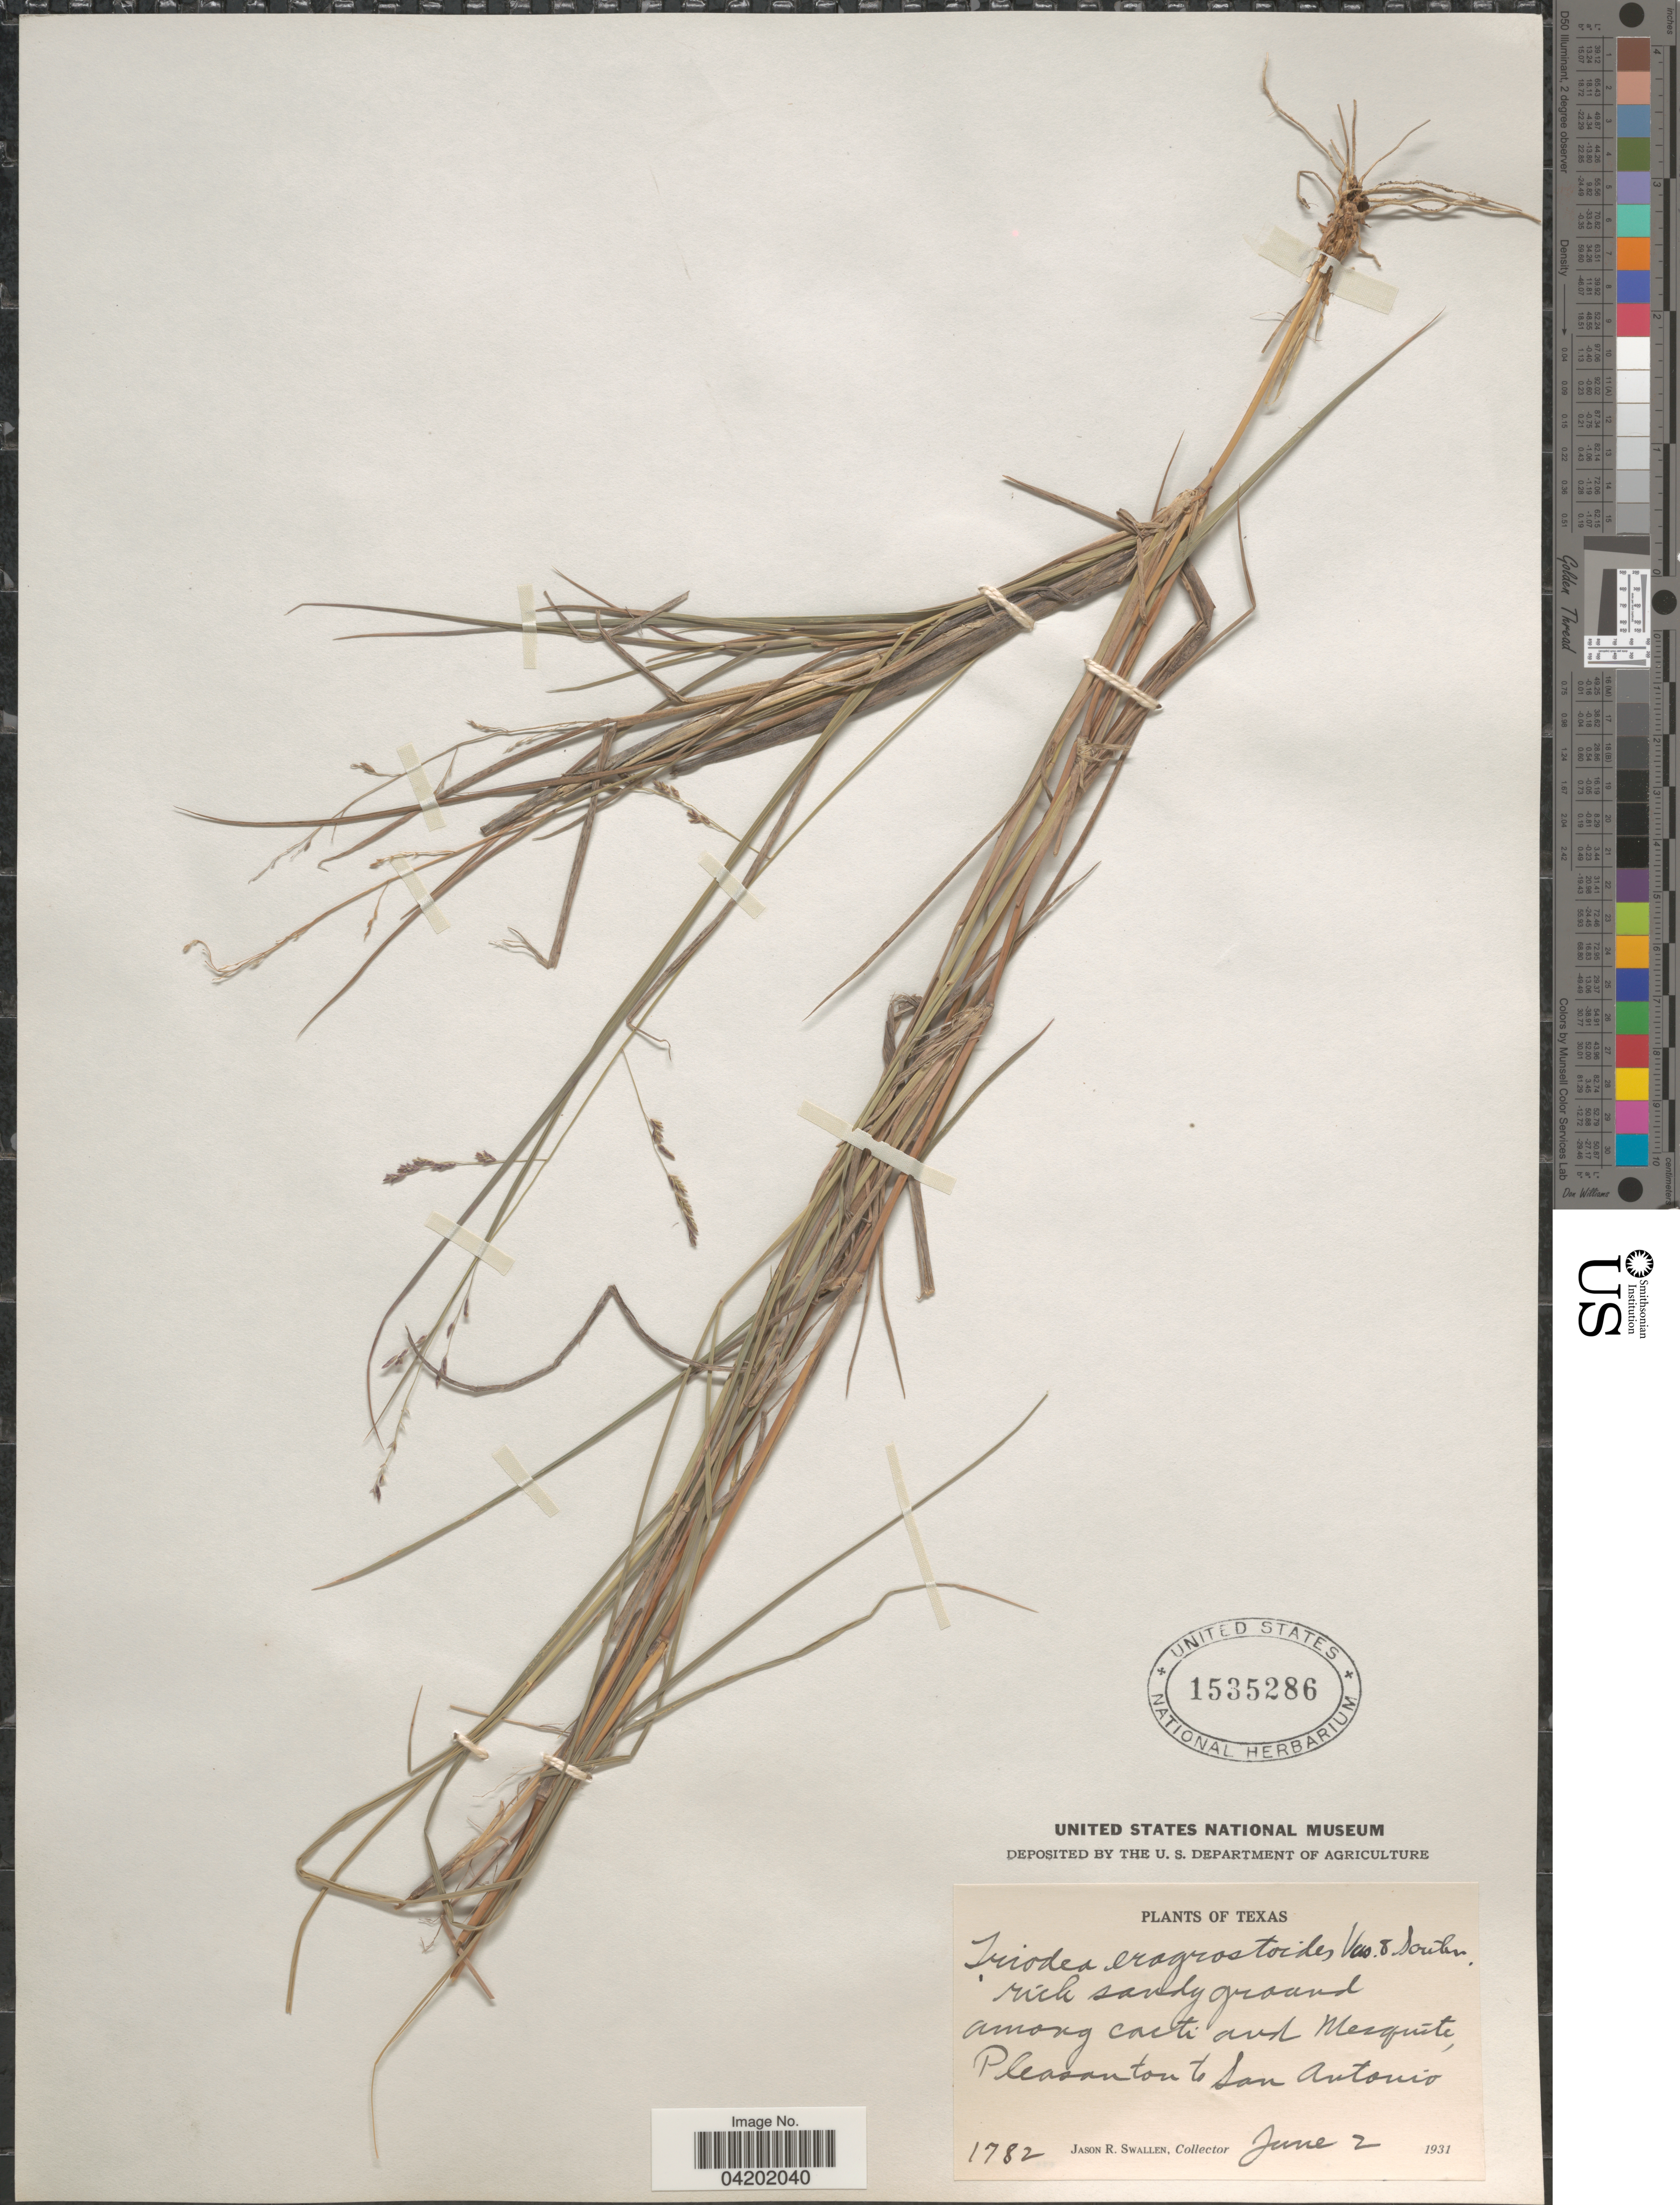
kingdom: Plantae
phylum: Tracheophyta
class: Liliopsida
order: Poales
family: Poaceae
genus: Triplasiella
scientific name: Triplasiella eragrostoides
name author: (Vasey & Scribn.) P.M. Peterson & Romasch.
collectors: J. R. Swallen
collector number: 1782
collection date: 1931-06-02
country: United States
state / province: Texas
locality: Among cacti and Mesquite, Pleasanton to San Antonio.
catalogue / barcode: US 1535286